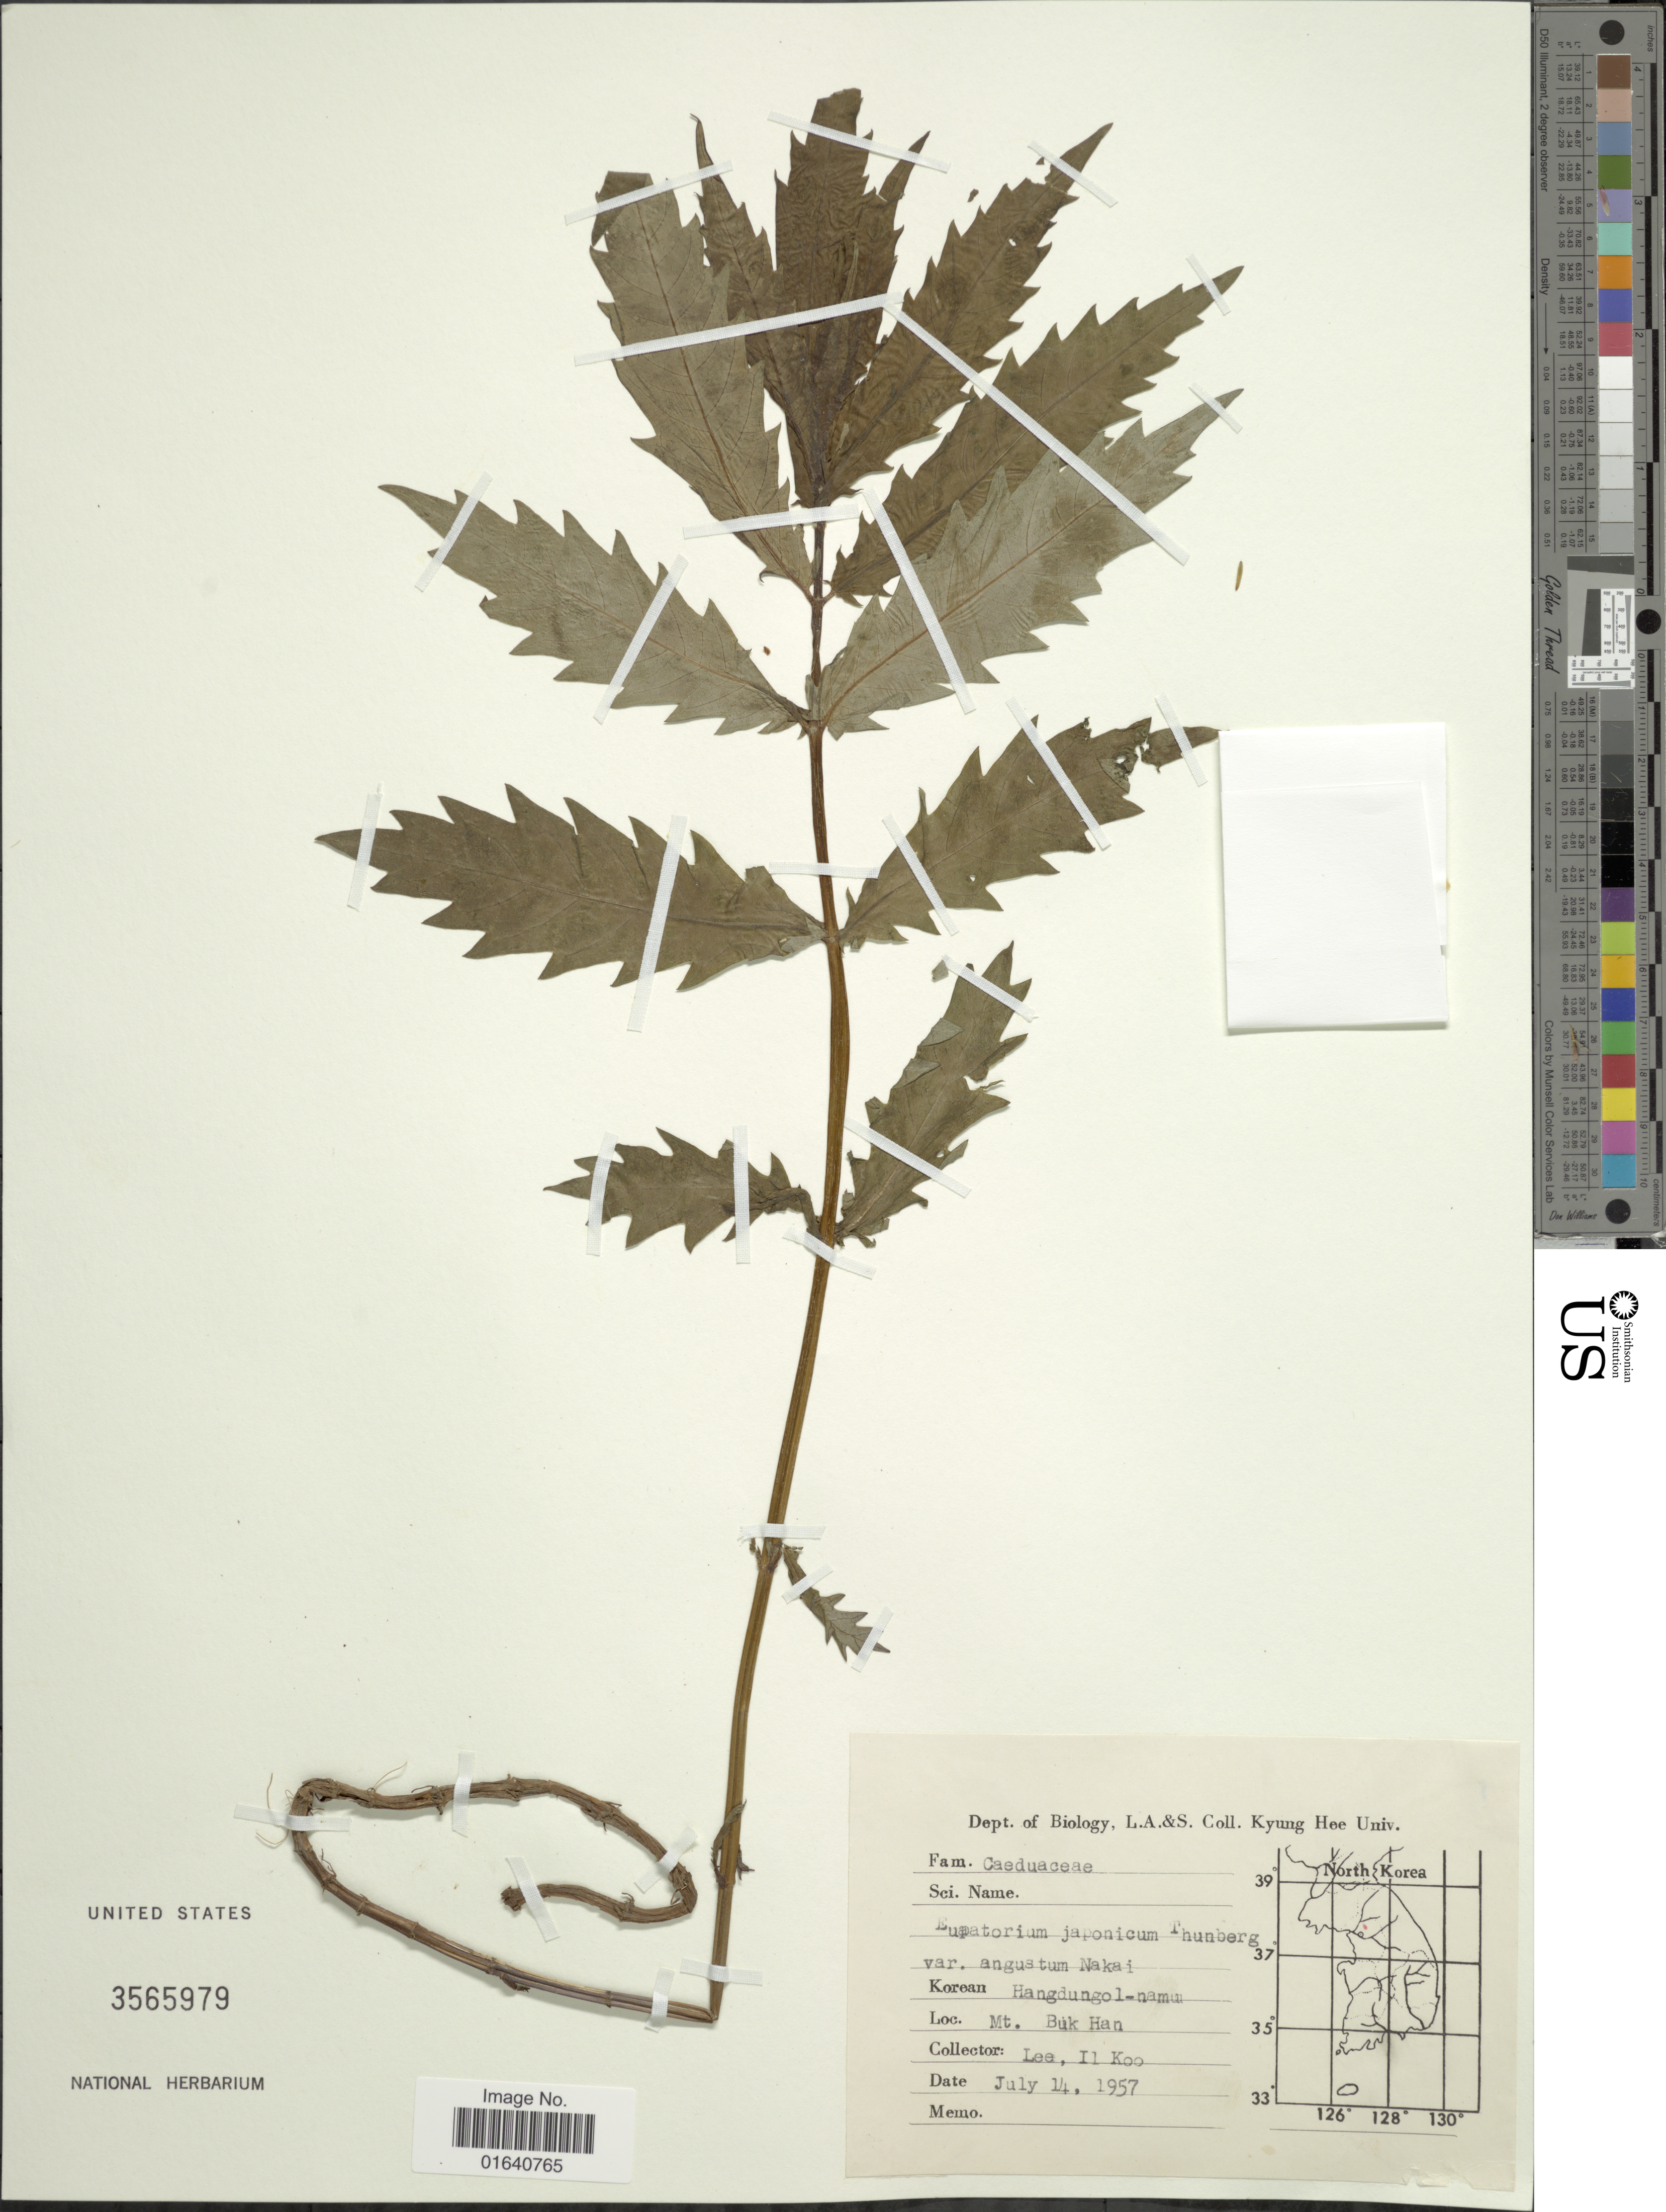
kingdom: Plantae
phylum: Tracheophyta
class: Magnoliopsida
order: Asterales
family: Asteraceae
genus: Eupatorium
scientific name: Eupatorium japonicum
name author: Thunb.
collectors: Il-Ko Lee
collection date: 1957-07-14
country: North Korea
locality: Korean Hangdungol-namu, Mt Buk Han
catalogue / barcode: US 3565979